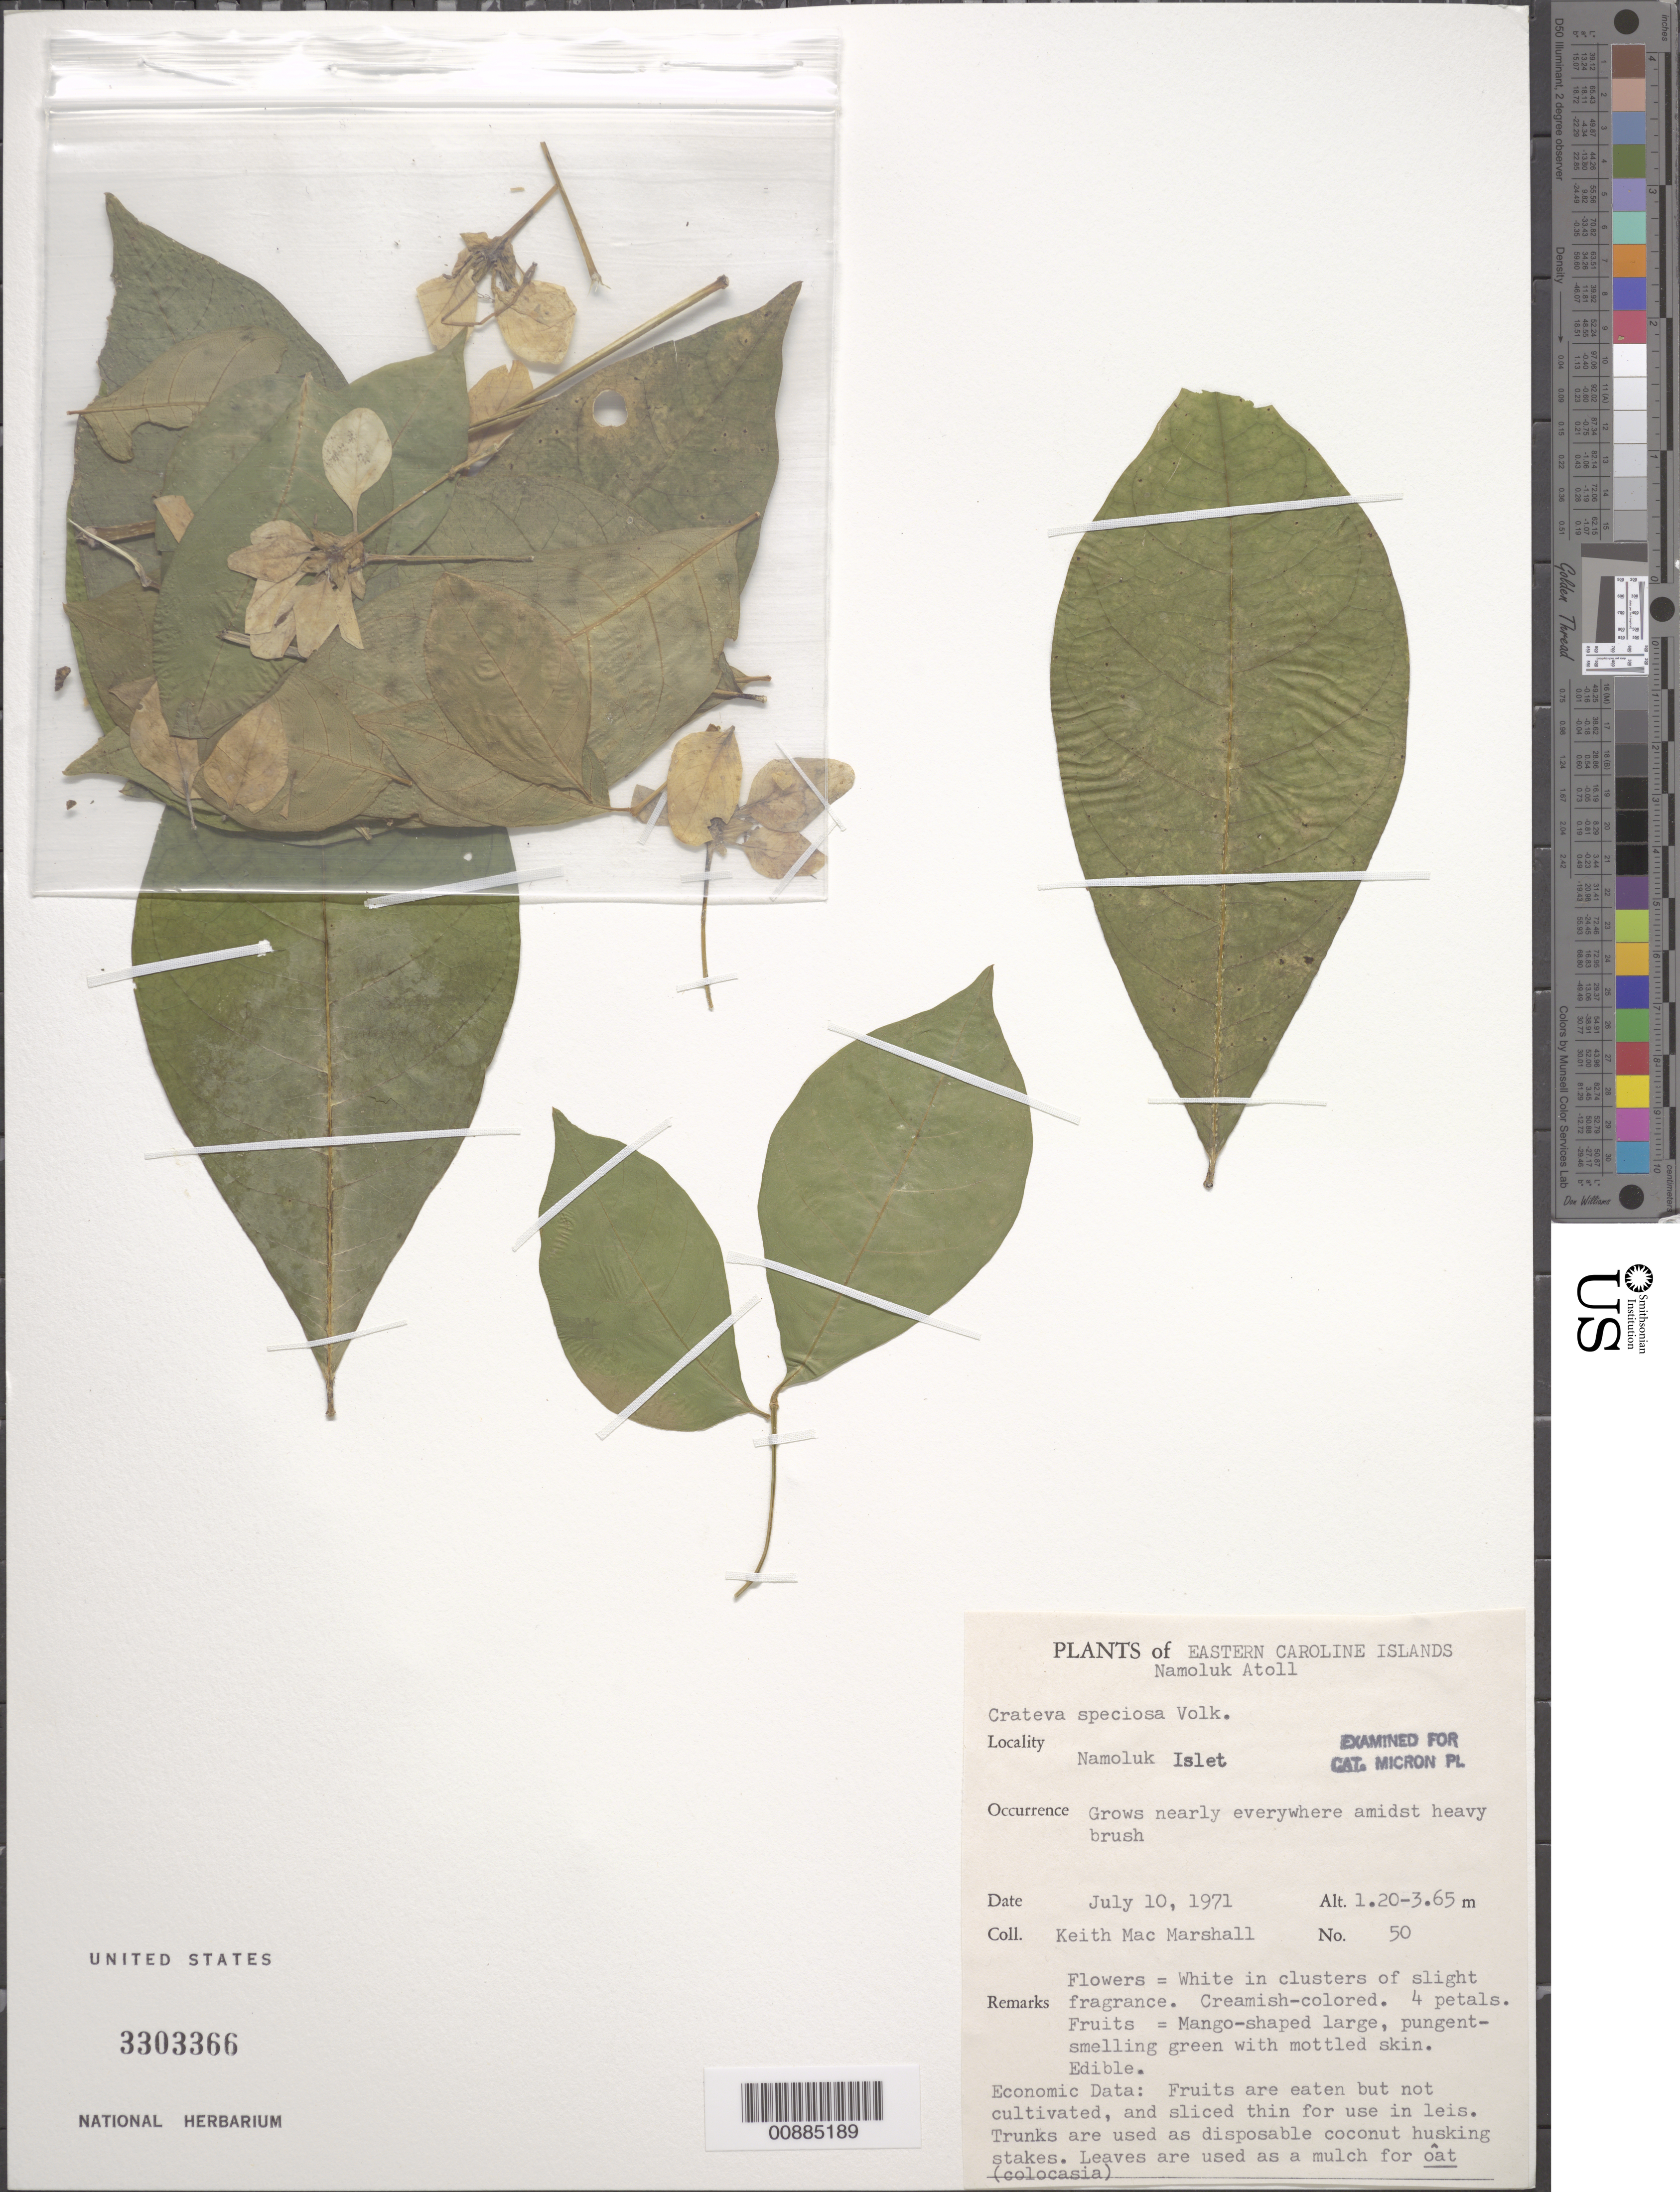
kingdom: Plantae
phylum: Tracheophyta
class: Magnoliopsida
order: Brassicales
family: Capparaceae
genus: Crateva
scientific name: Crateva speciosa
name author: Volkens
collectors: K. M. Marshall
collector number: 50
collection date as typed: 10 Jul 1971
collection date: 1971-07-10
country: Micronesia, Federated States of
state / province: Truk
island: Namokuk [Namoluk] Atoll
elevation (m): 1.2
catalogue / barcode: US 3303366